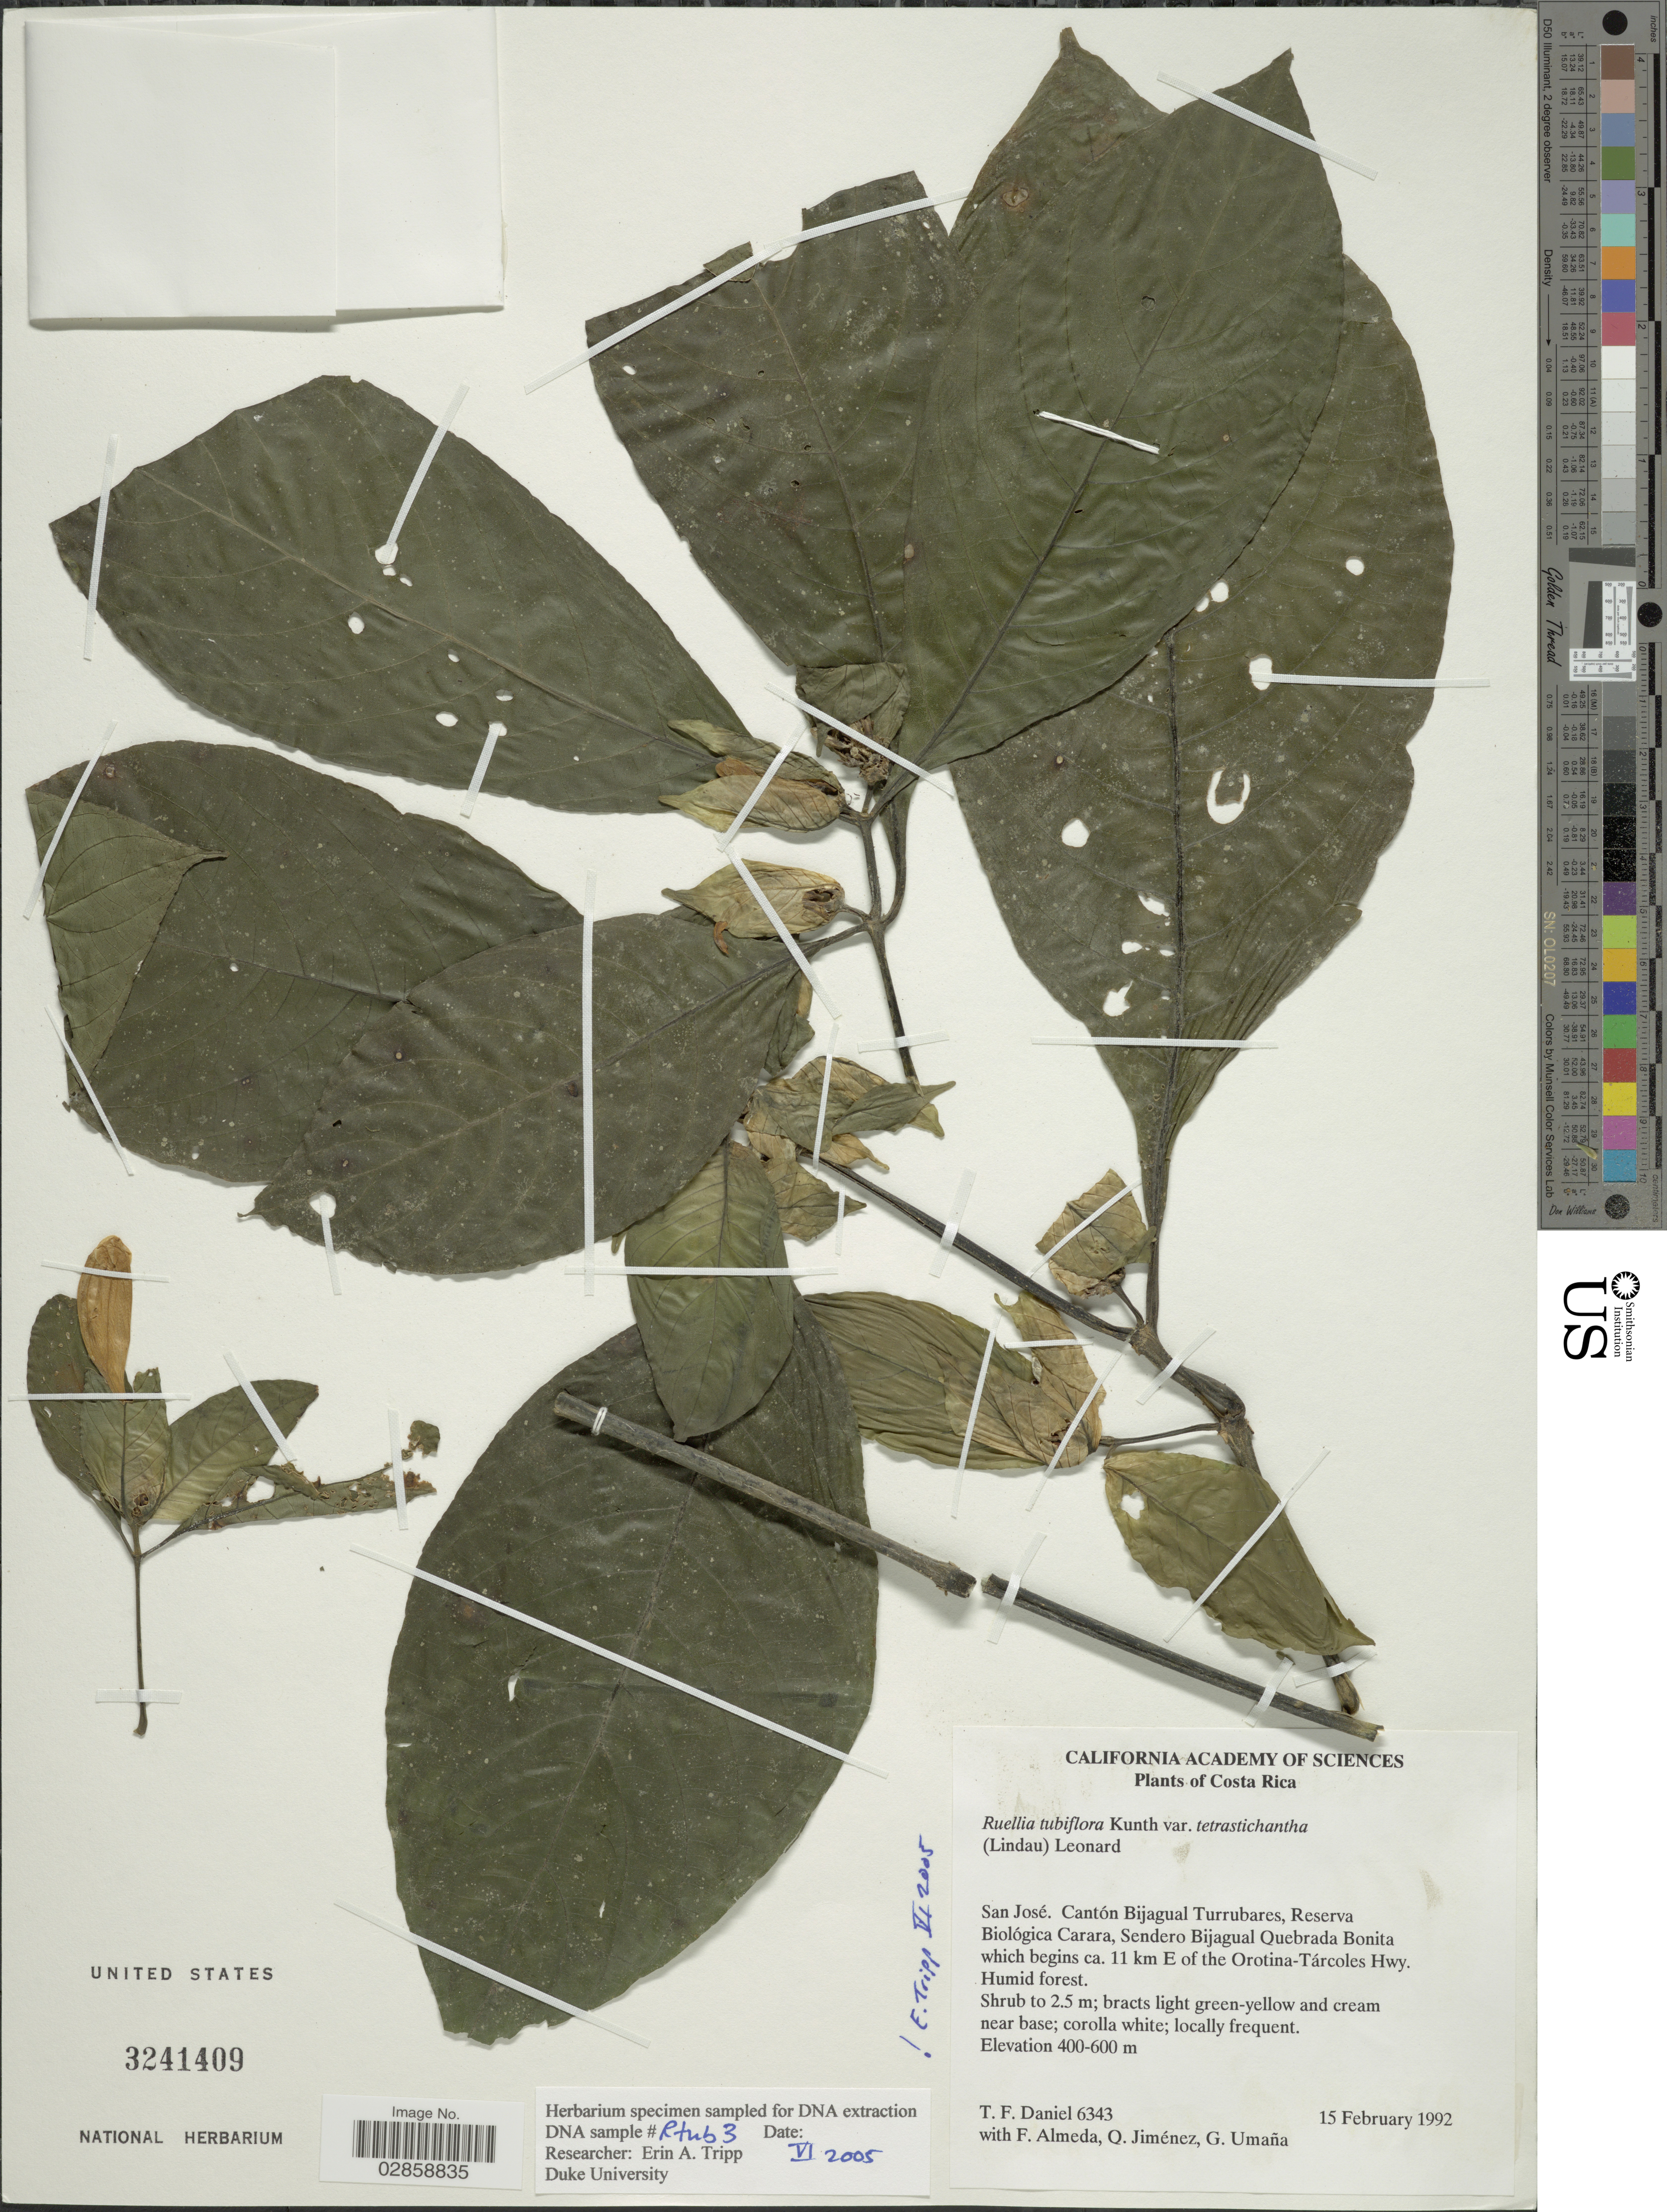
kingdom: Plantae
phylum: Tracheophyta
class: Magnoliopsida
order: Lamiales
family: Acanthaceae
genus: Ruellia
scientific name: Ruellia tubiflora var. tetrastichantha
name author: Kunth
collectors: T. F. Daniel, F. Almeda, Q. Jiménez Madrigal & G. Umana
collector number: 6343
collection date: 1992-02-15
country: Costa Rica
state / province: San José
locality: Cantón Bijagual Turrubares, Reserva Biológica Carara, Sendero Bijagual Quebrada Bonita which begins ca. 11 km E of the Orotina-Tárcoles Hwy.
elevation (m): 400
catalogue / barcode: US 3241409